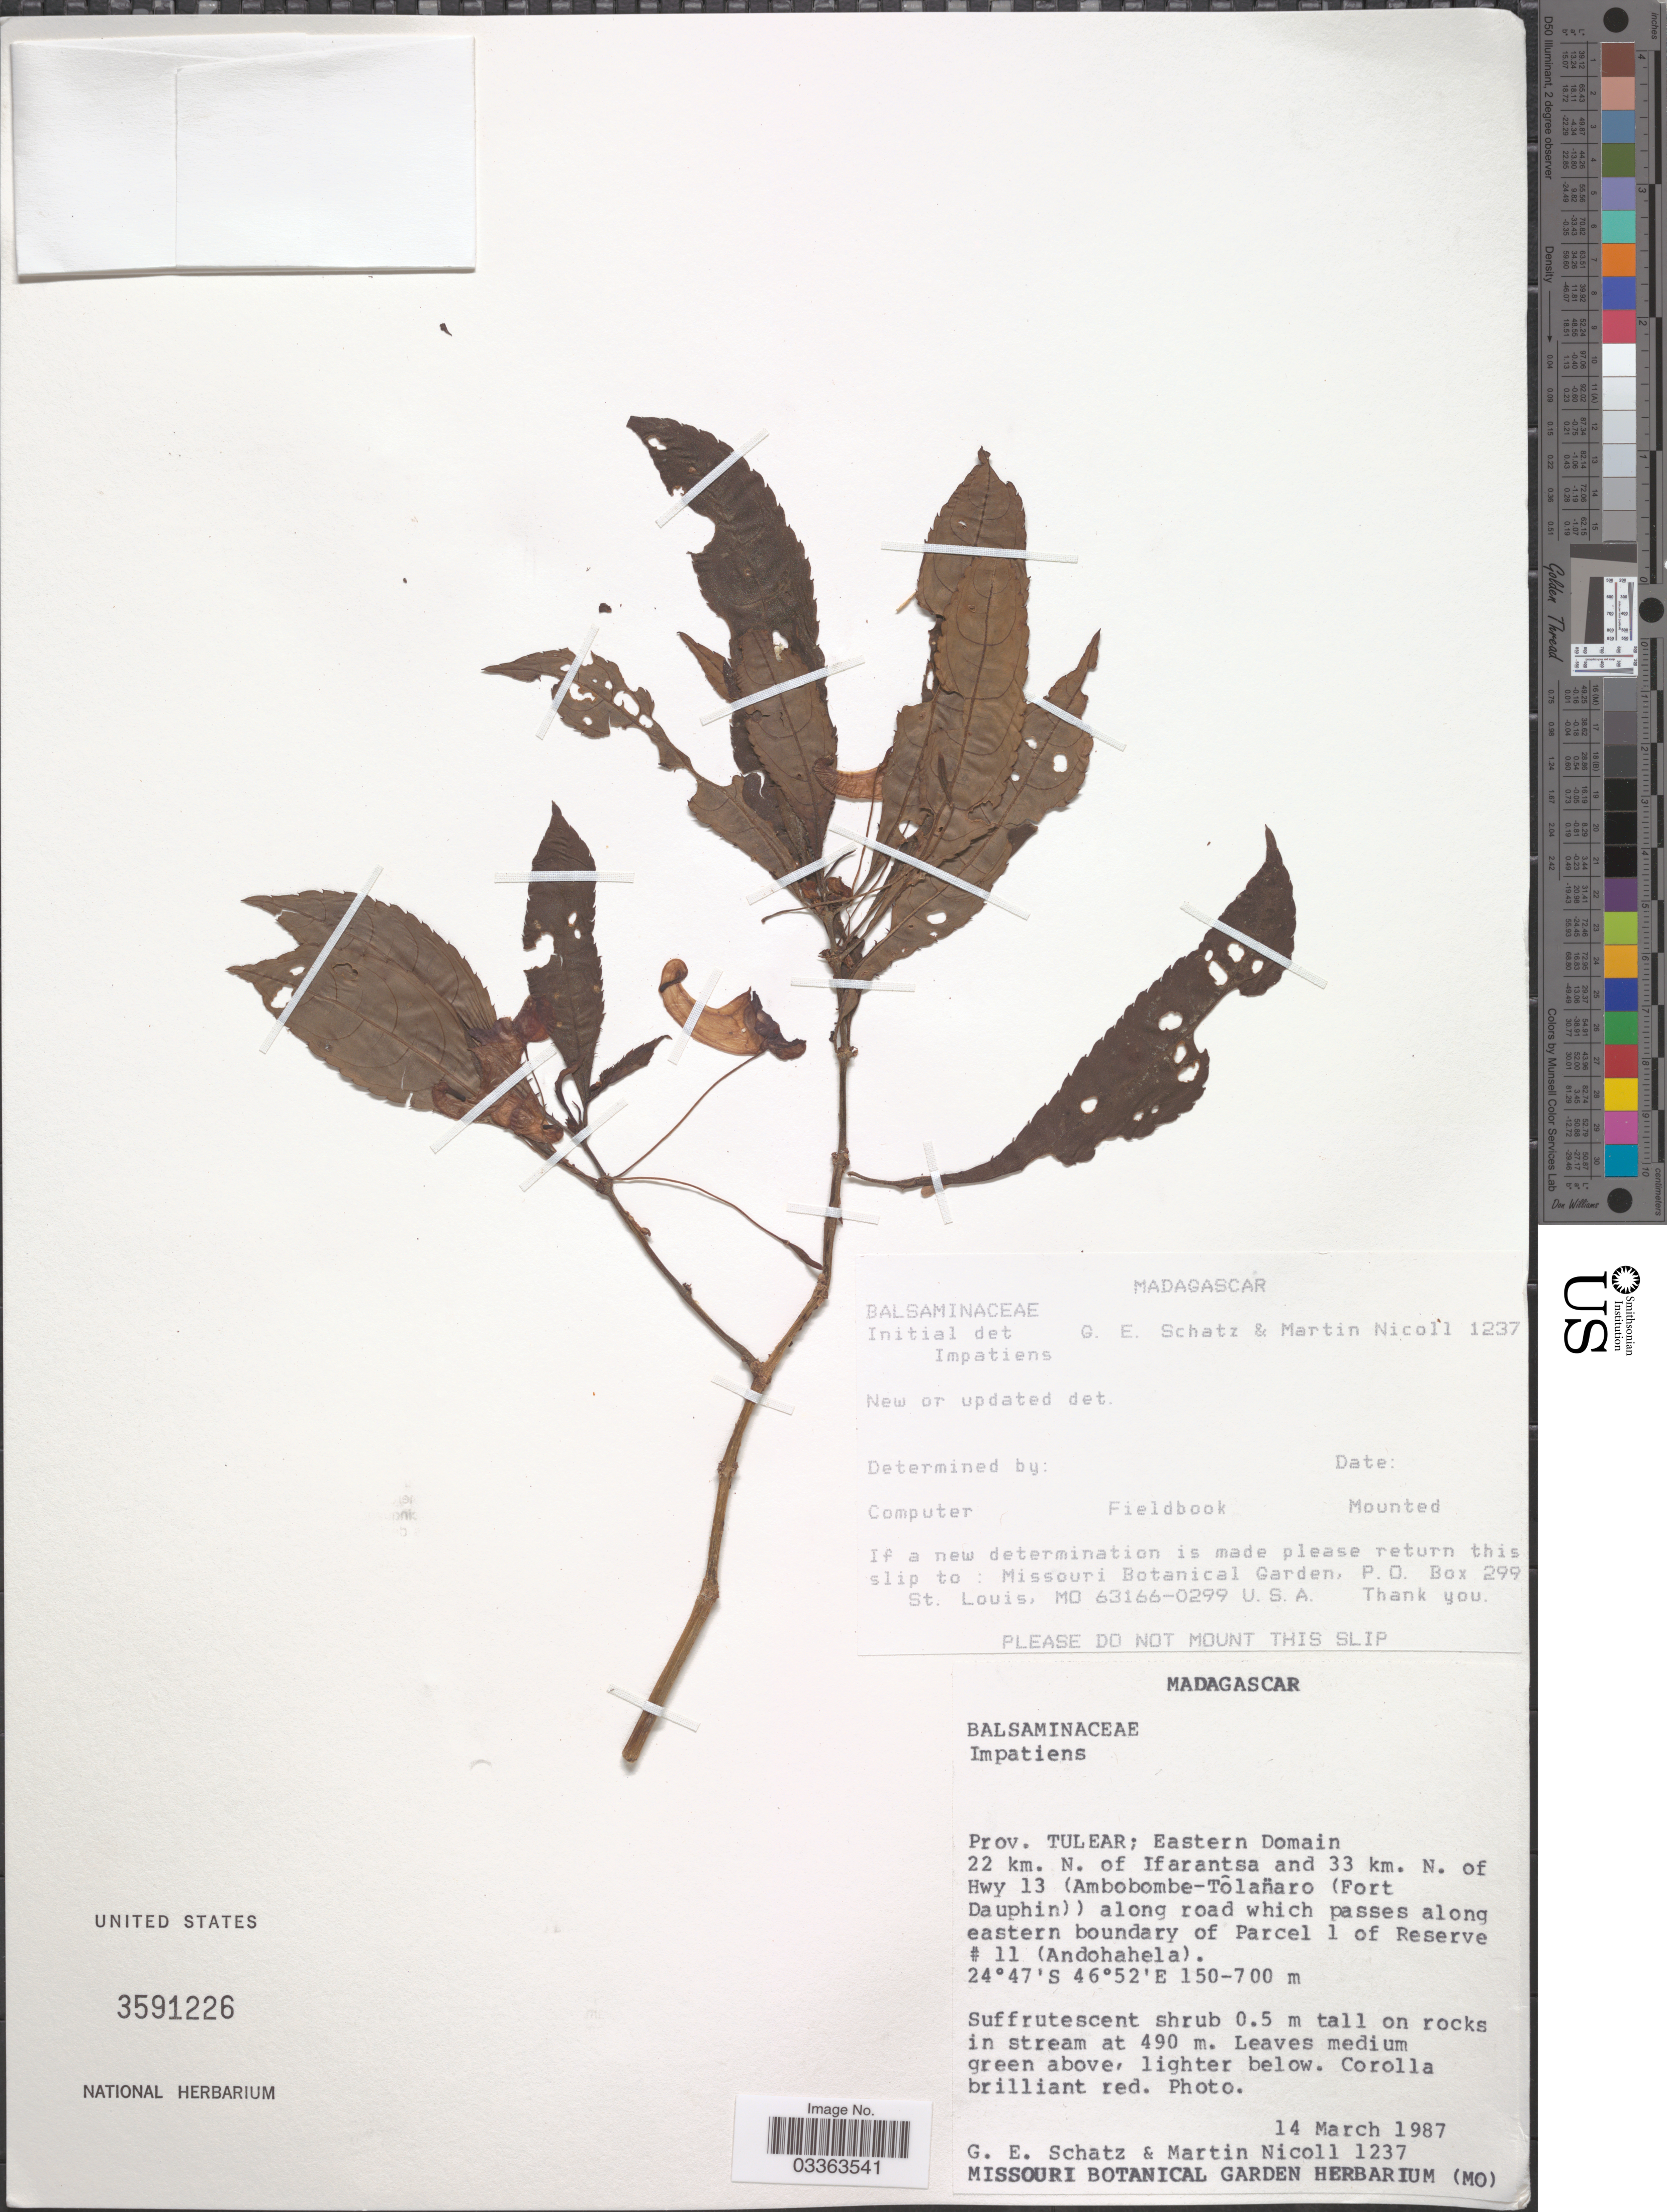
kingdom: Plantae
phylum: Tracheophyta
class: Magnoliopsida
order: Ericales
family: Balsaminaceae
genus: Impatiens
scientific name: Impatiens sp.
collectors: G. Schatz & M. Nicoll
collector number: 1237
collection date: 1987-03-14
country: Madagascar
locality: Prov. Tulear; Eastern Domain 22 km. N. of Ifarantsa and 33 km. N. of Hwy 13 (Ambobombe-Tōlanaro (Fort Dauphin)) along road which passes along eastern boundary of Parcel 1 of Reserve #11 (Andohahela).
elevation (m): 150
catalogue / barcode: US 3591226